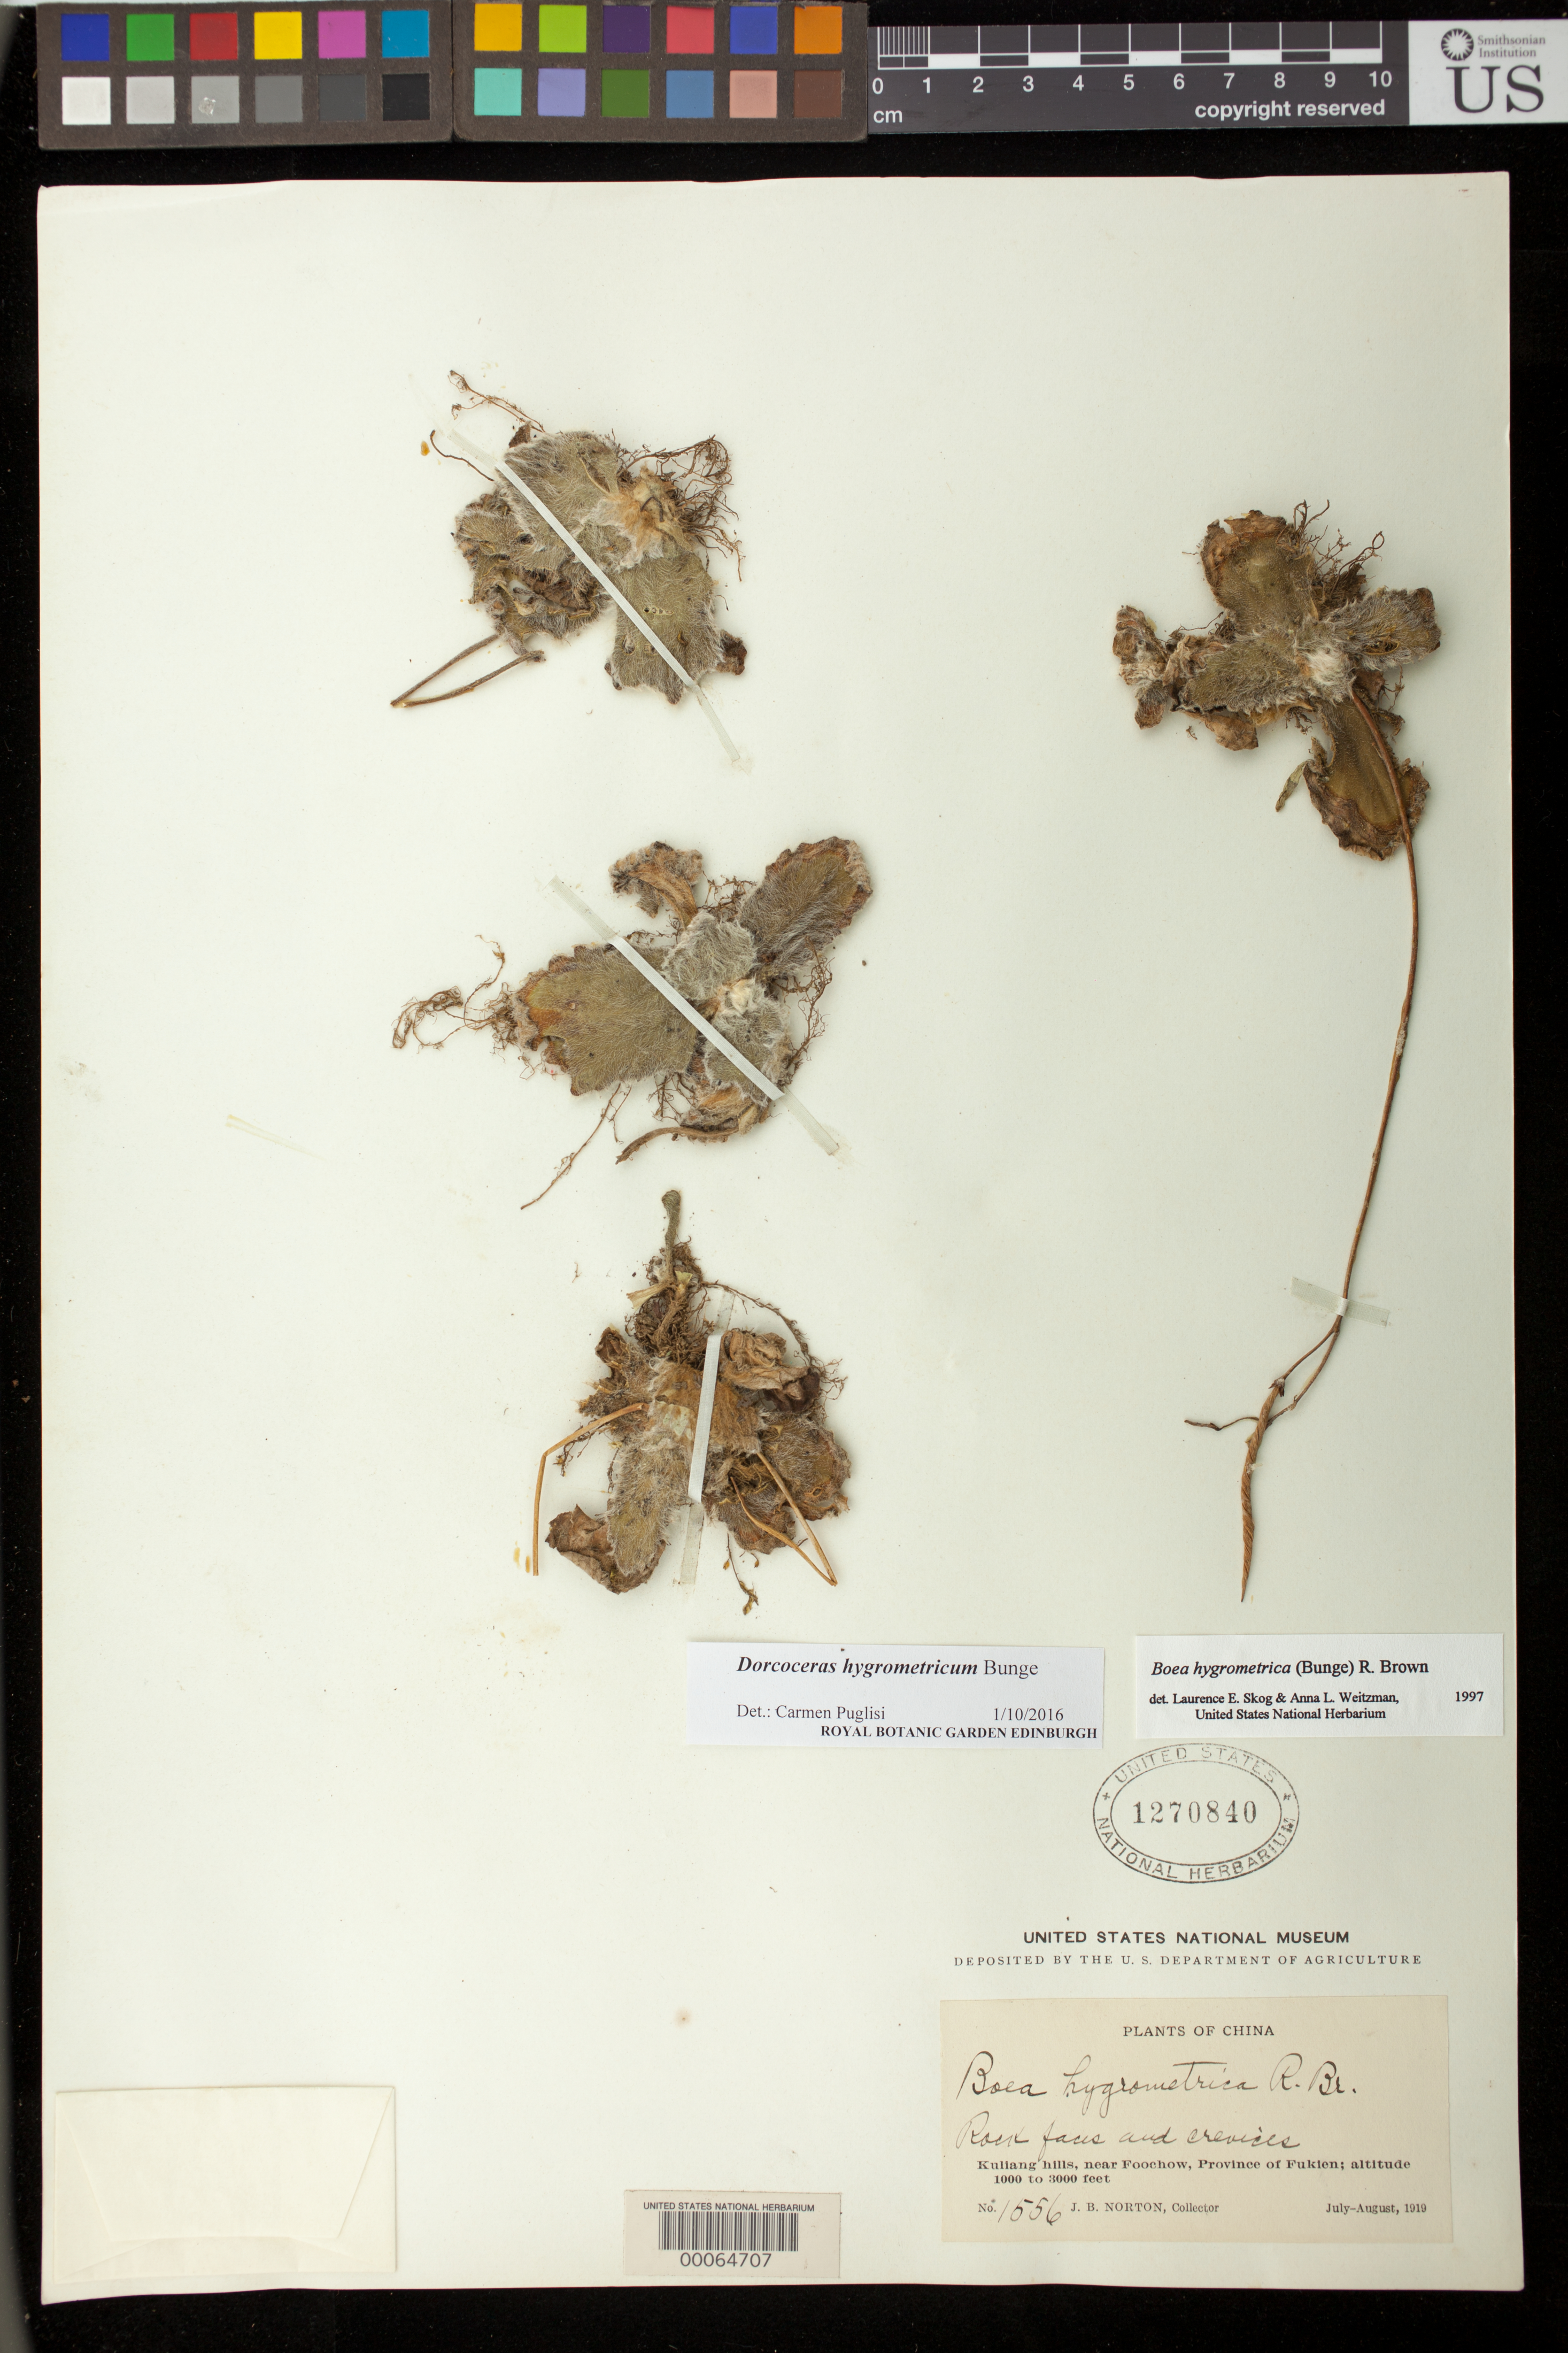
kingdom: Plantae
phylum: Tracheophyta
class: Magnoliopsida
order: Lamiales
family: Gesneriaceae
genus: Dorcoceras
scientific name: Dorcoceras hygrometricum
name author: Bunge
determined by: Puglisi, Carmen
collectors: J. Norton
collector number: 1556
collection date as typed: Jul-Aug 1919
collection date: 1919-07/1919-08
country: China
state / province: Fujian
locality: Kuliang hills, near foochow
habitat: Rock faces and crevices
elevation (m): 305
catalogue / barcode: US 1270840